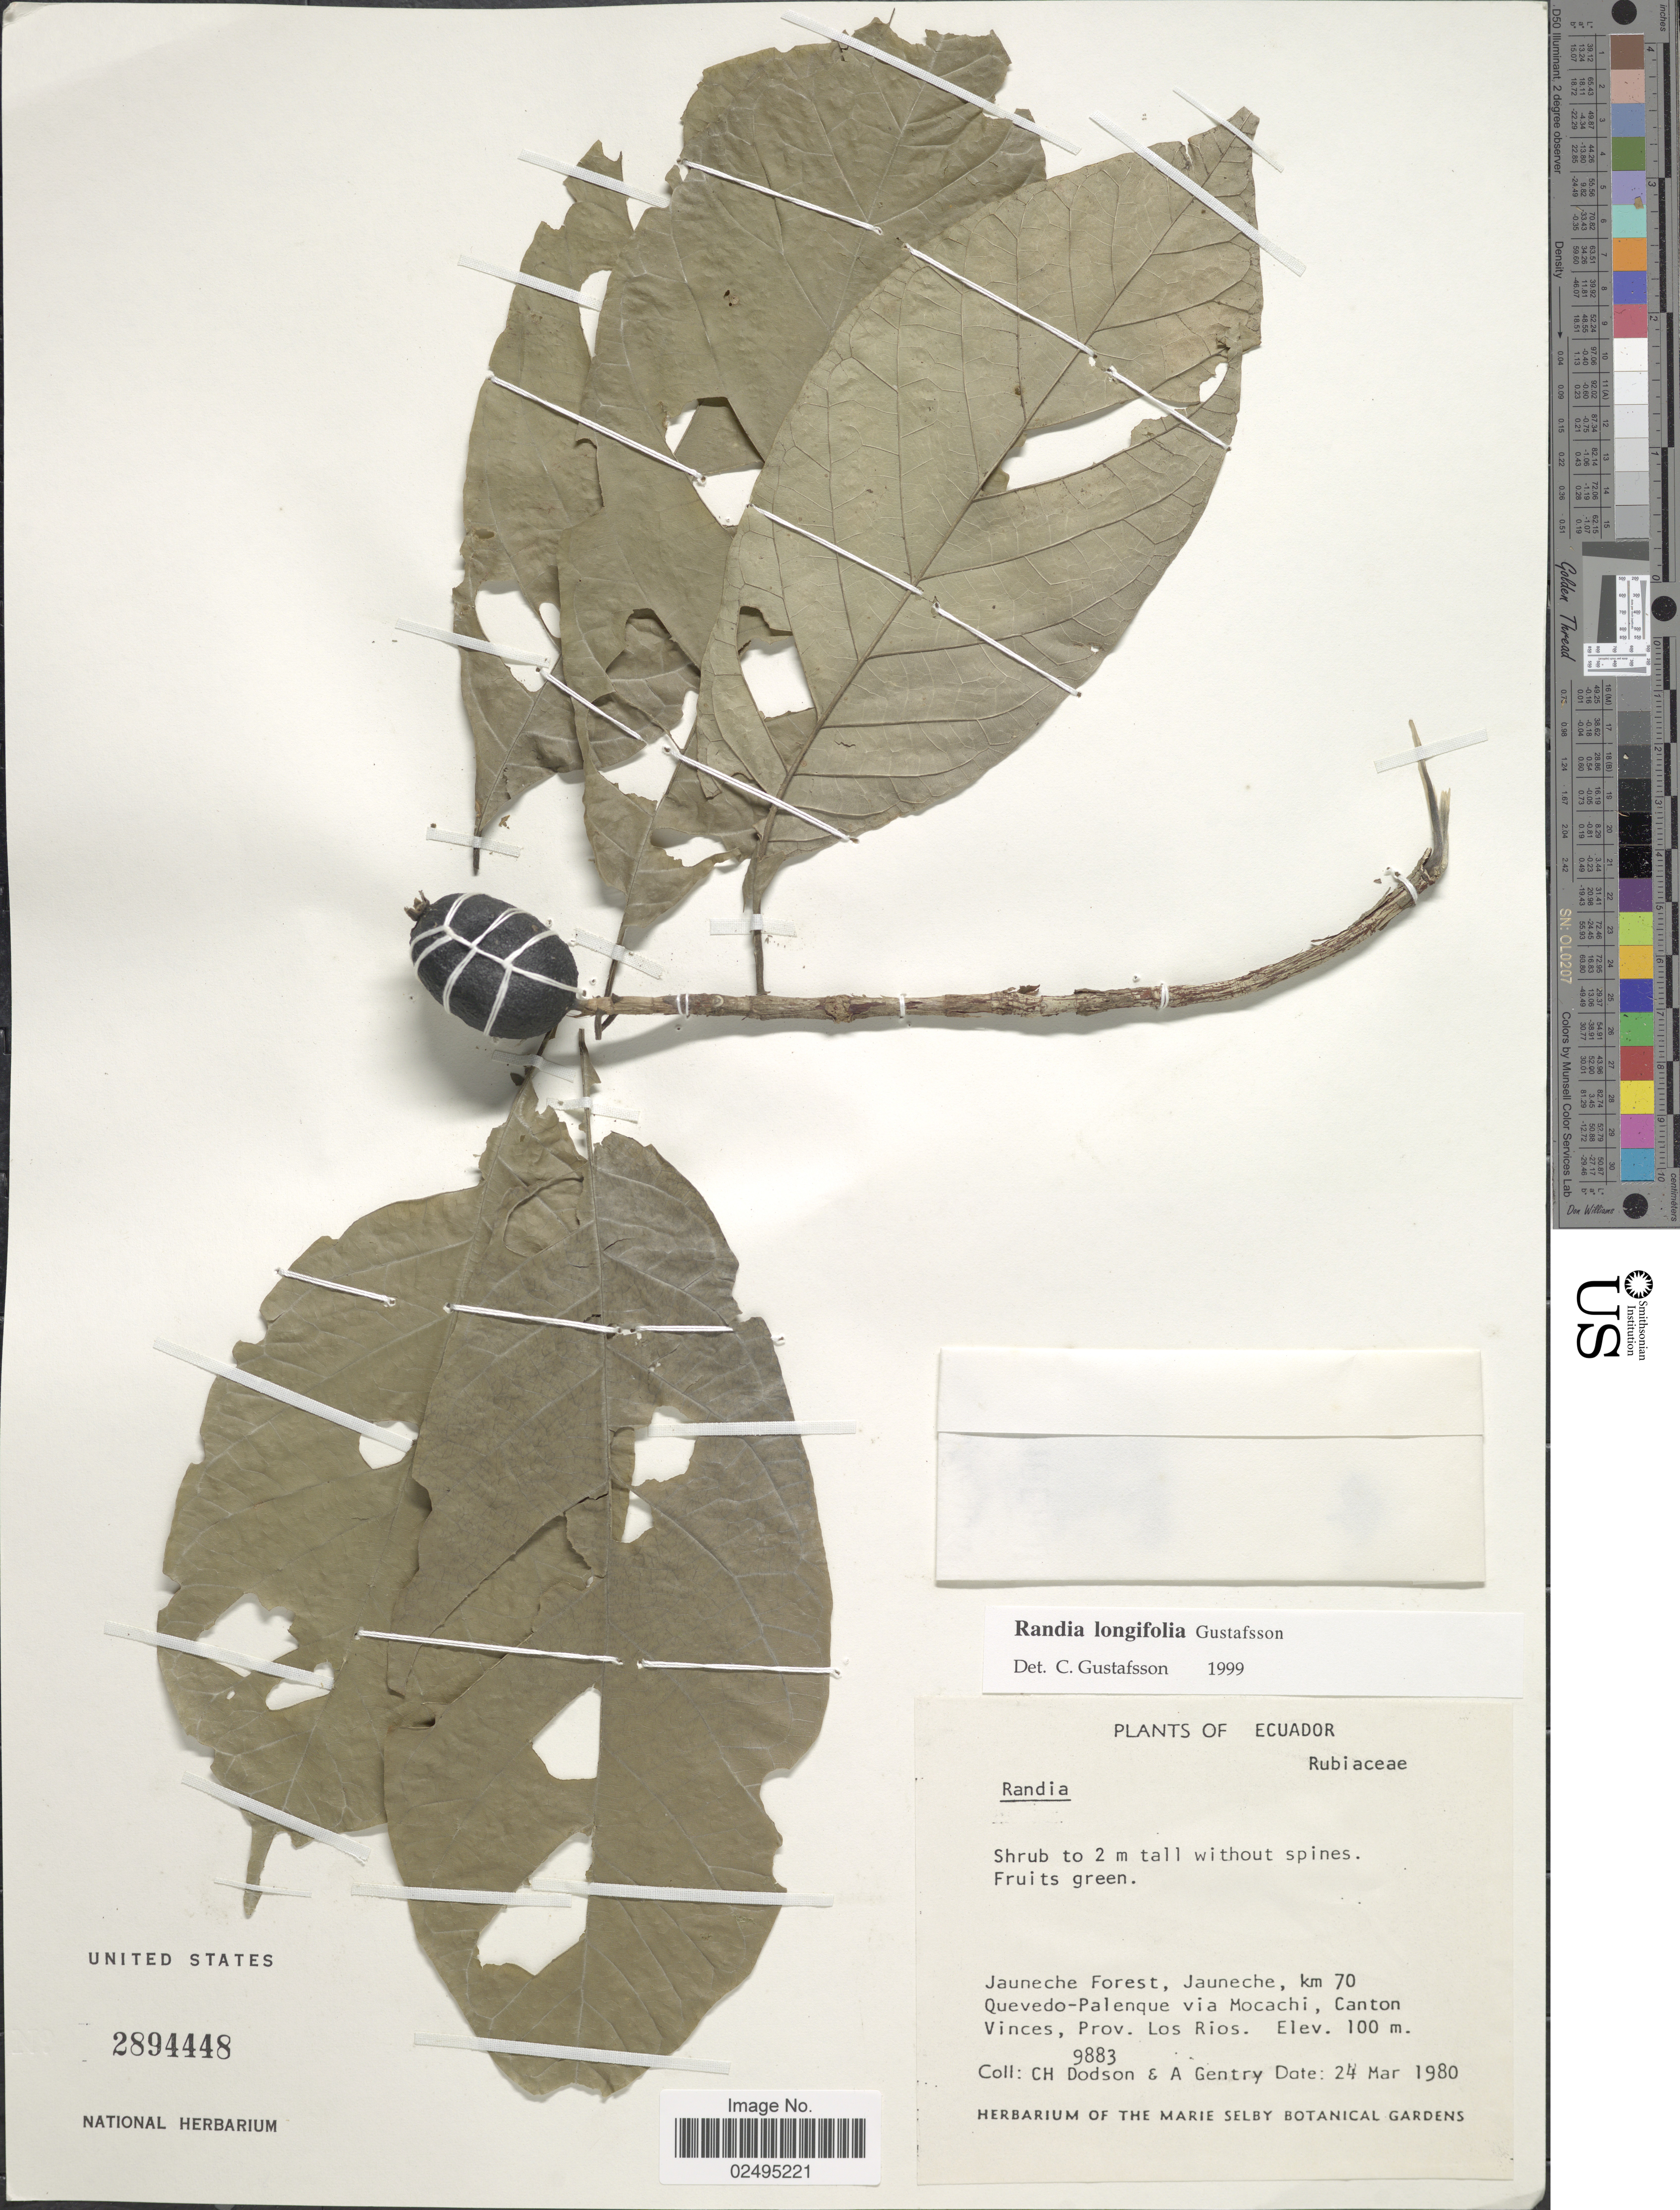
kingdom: Plantae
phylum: Tracheophyta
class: Magnoliopsida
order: Gentianales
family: Rubiaceae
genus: Randia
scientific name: Randia longifolia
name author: C. Gust.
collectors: C. H. Dodson & A. H. Gentry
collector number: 9883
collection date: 1980-03-24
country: Ecuador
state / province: Los Ríos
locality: Jauneche Forest, Jauneche, km 70 Quevedo-Palenque via Mocachi, Canton Vinces, Prov. Los Rios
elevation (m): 100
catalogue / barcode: US 2894448